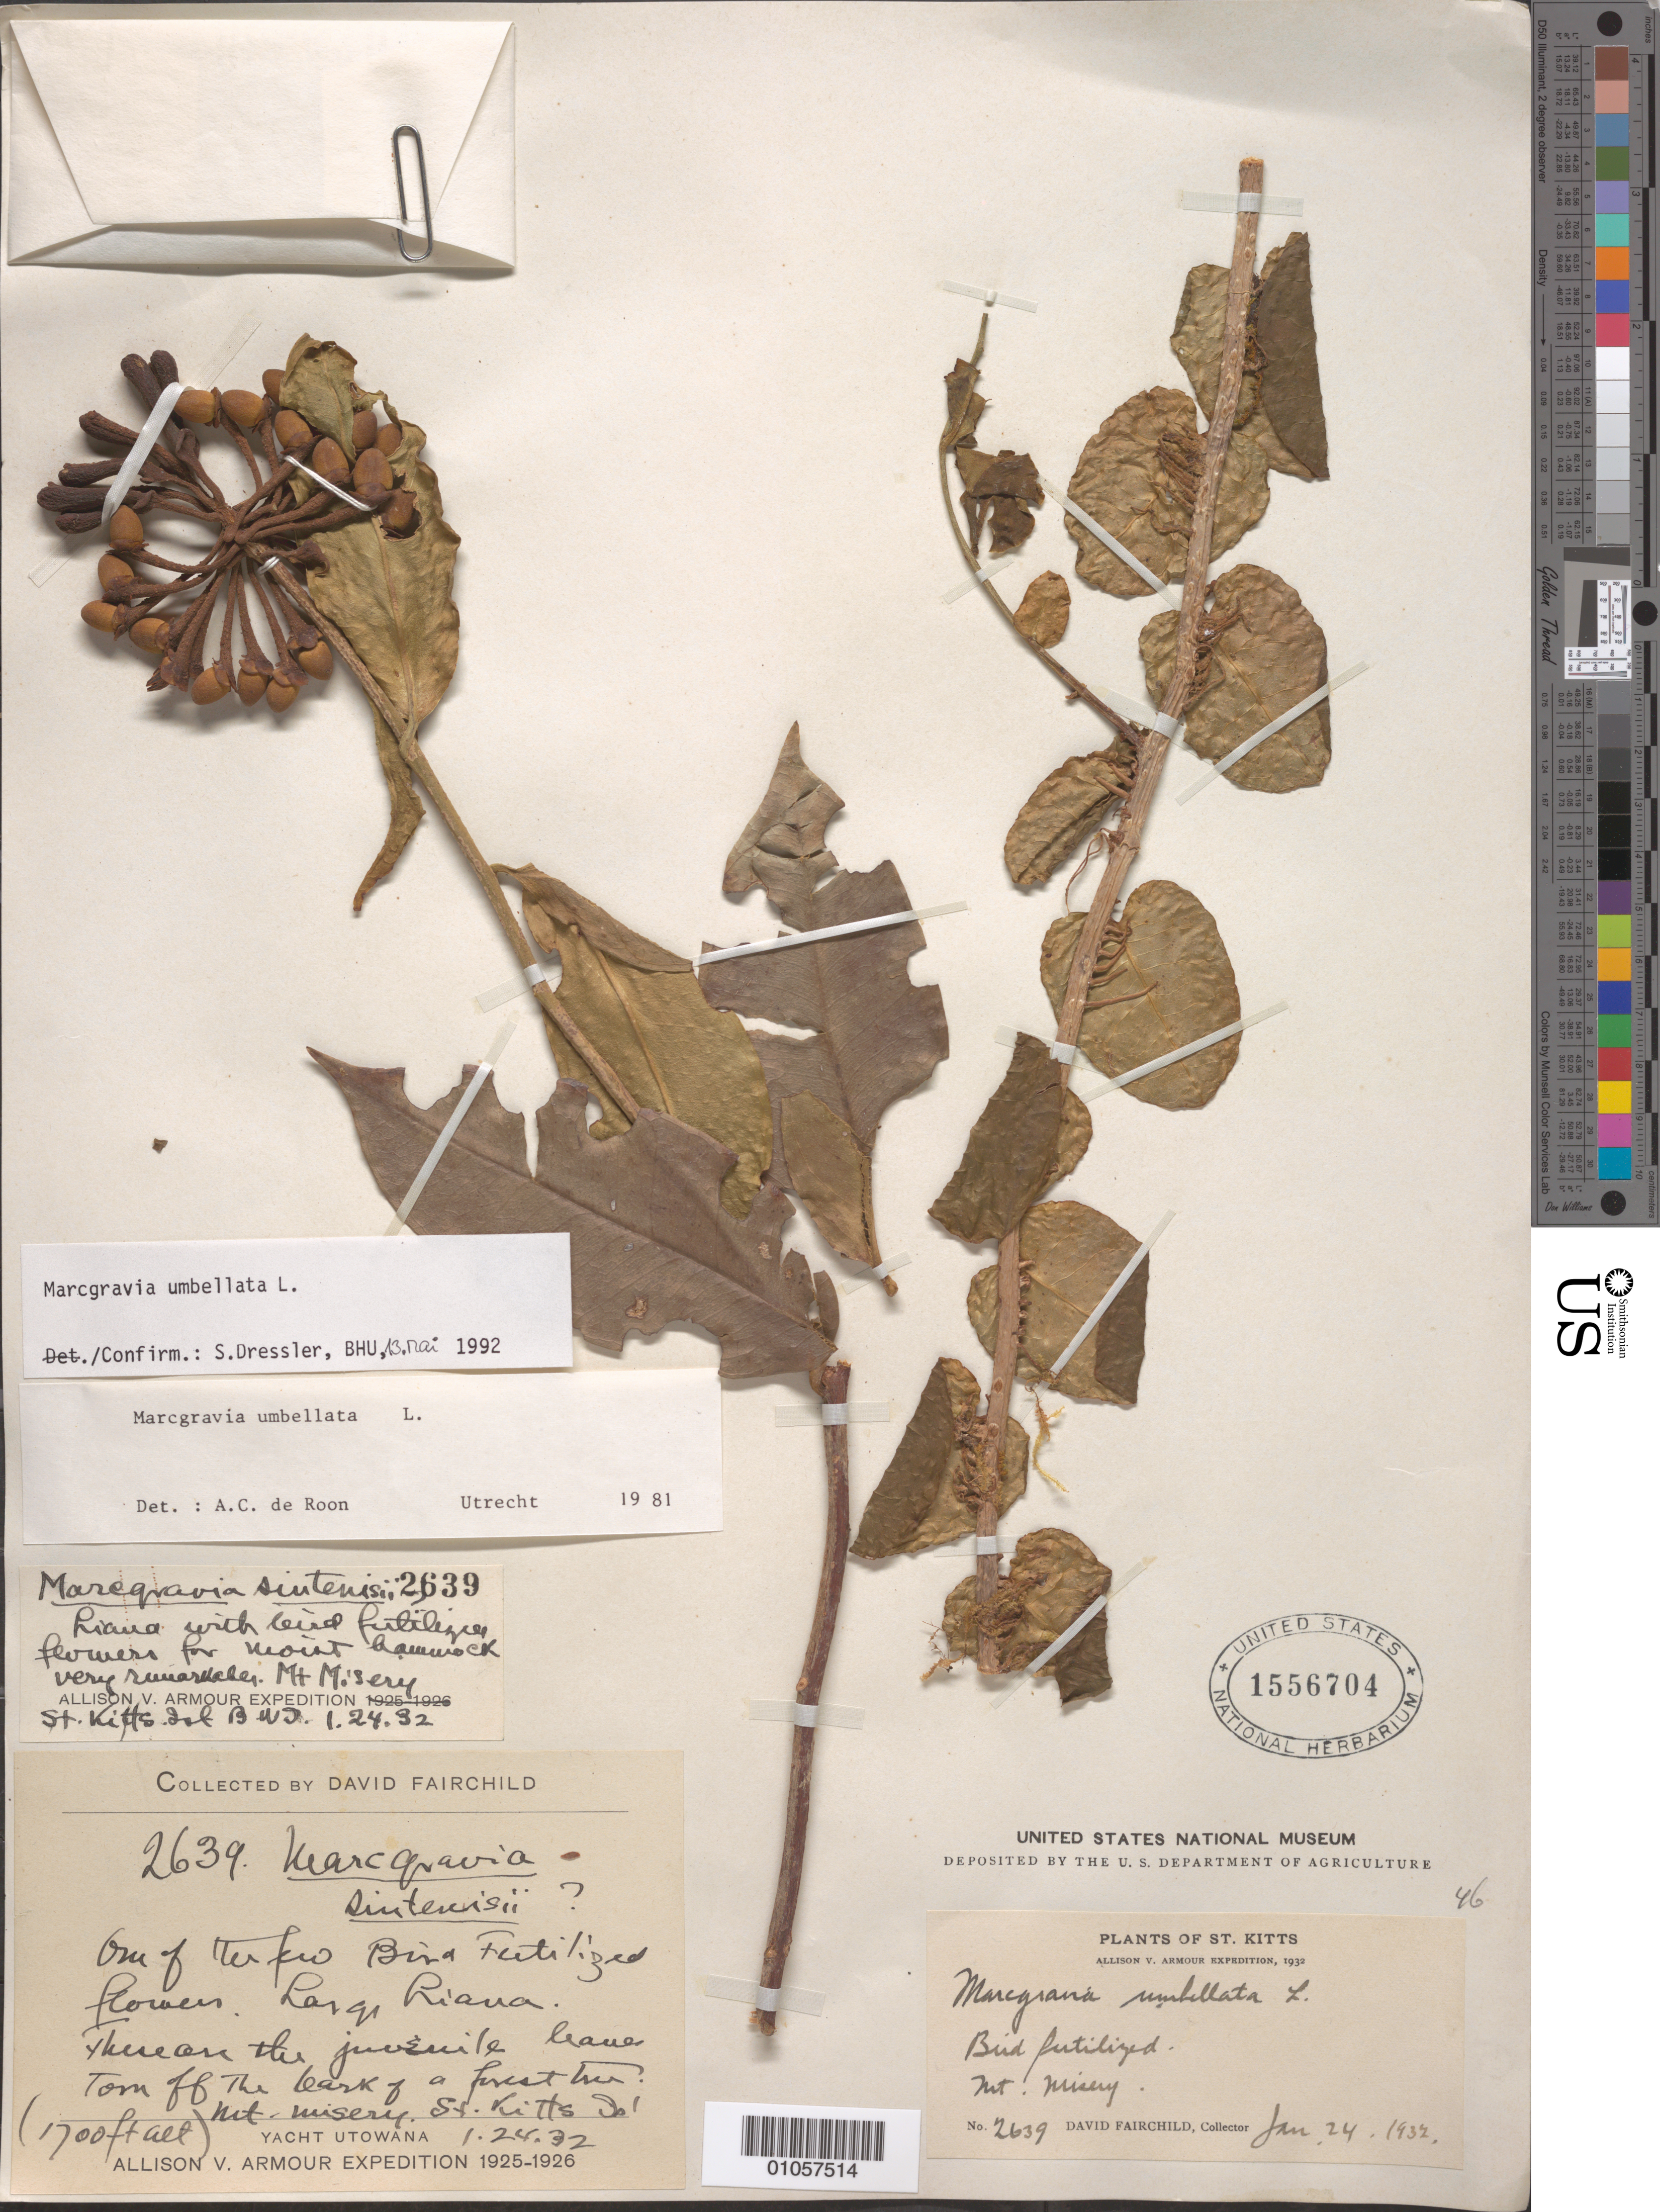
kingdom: Plantae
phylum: Tracheophyta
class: Magnoliopsida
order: Ericales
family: Marcgraviaceae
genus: Marcgravia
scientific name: Marcgravia umbellata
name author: L.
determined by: Dressler, S., (FR), Forschungsinstitut Und Naturmuseum Senckenberg (GERMANY)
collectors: D. Fairchild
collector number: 2639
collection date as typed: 24 Jan 1932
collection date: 1932-01-24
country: St. Christopher-Nevis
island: St. Christopher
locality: Mt. Misery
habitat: Forest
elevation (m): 518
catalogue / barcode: US 1556704